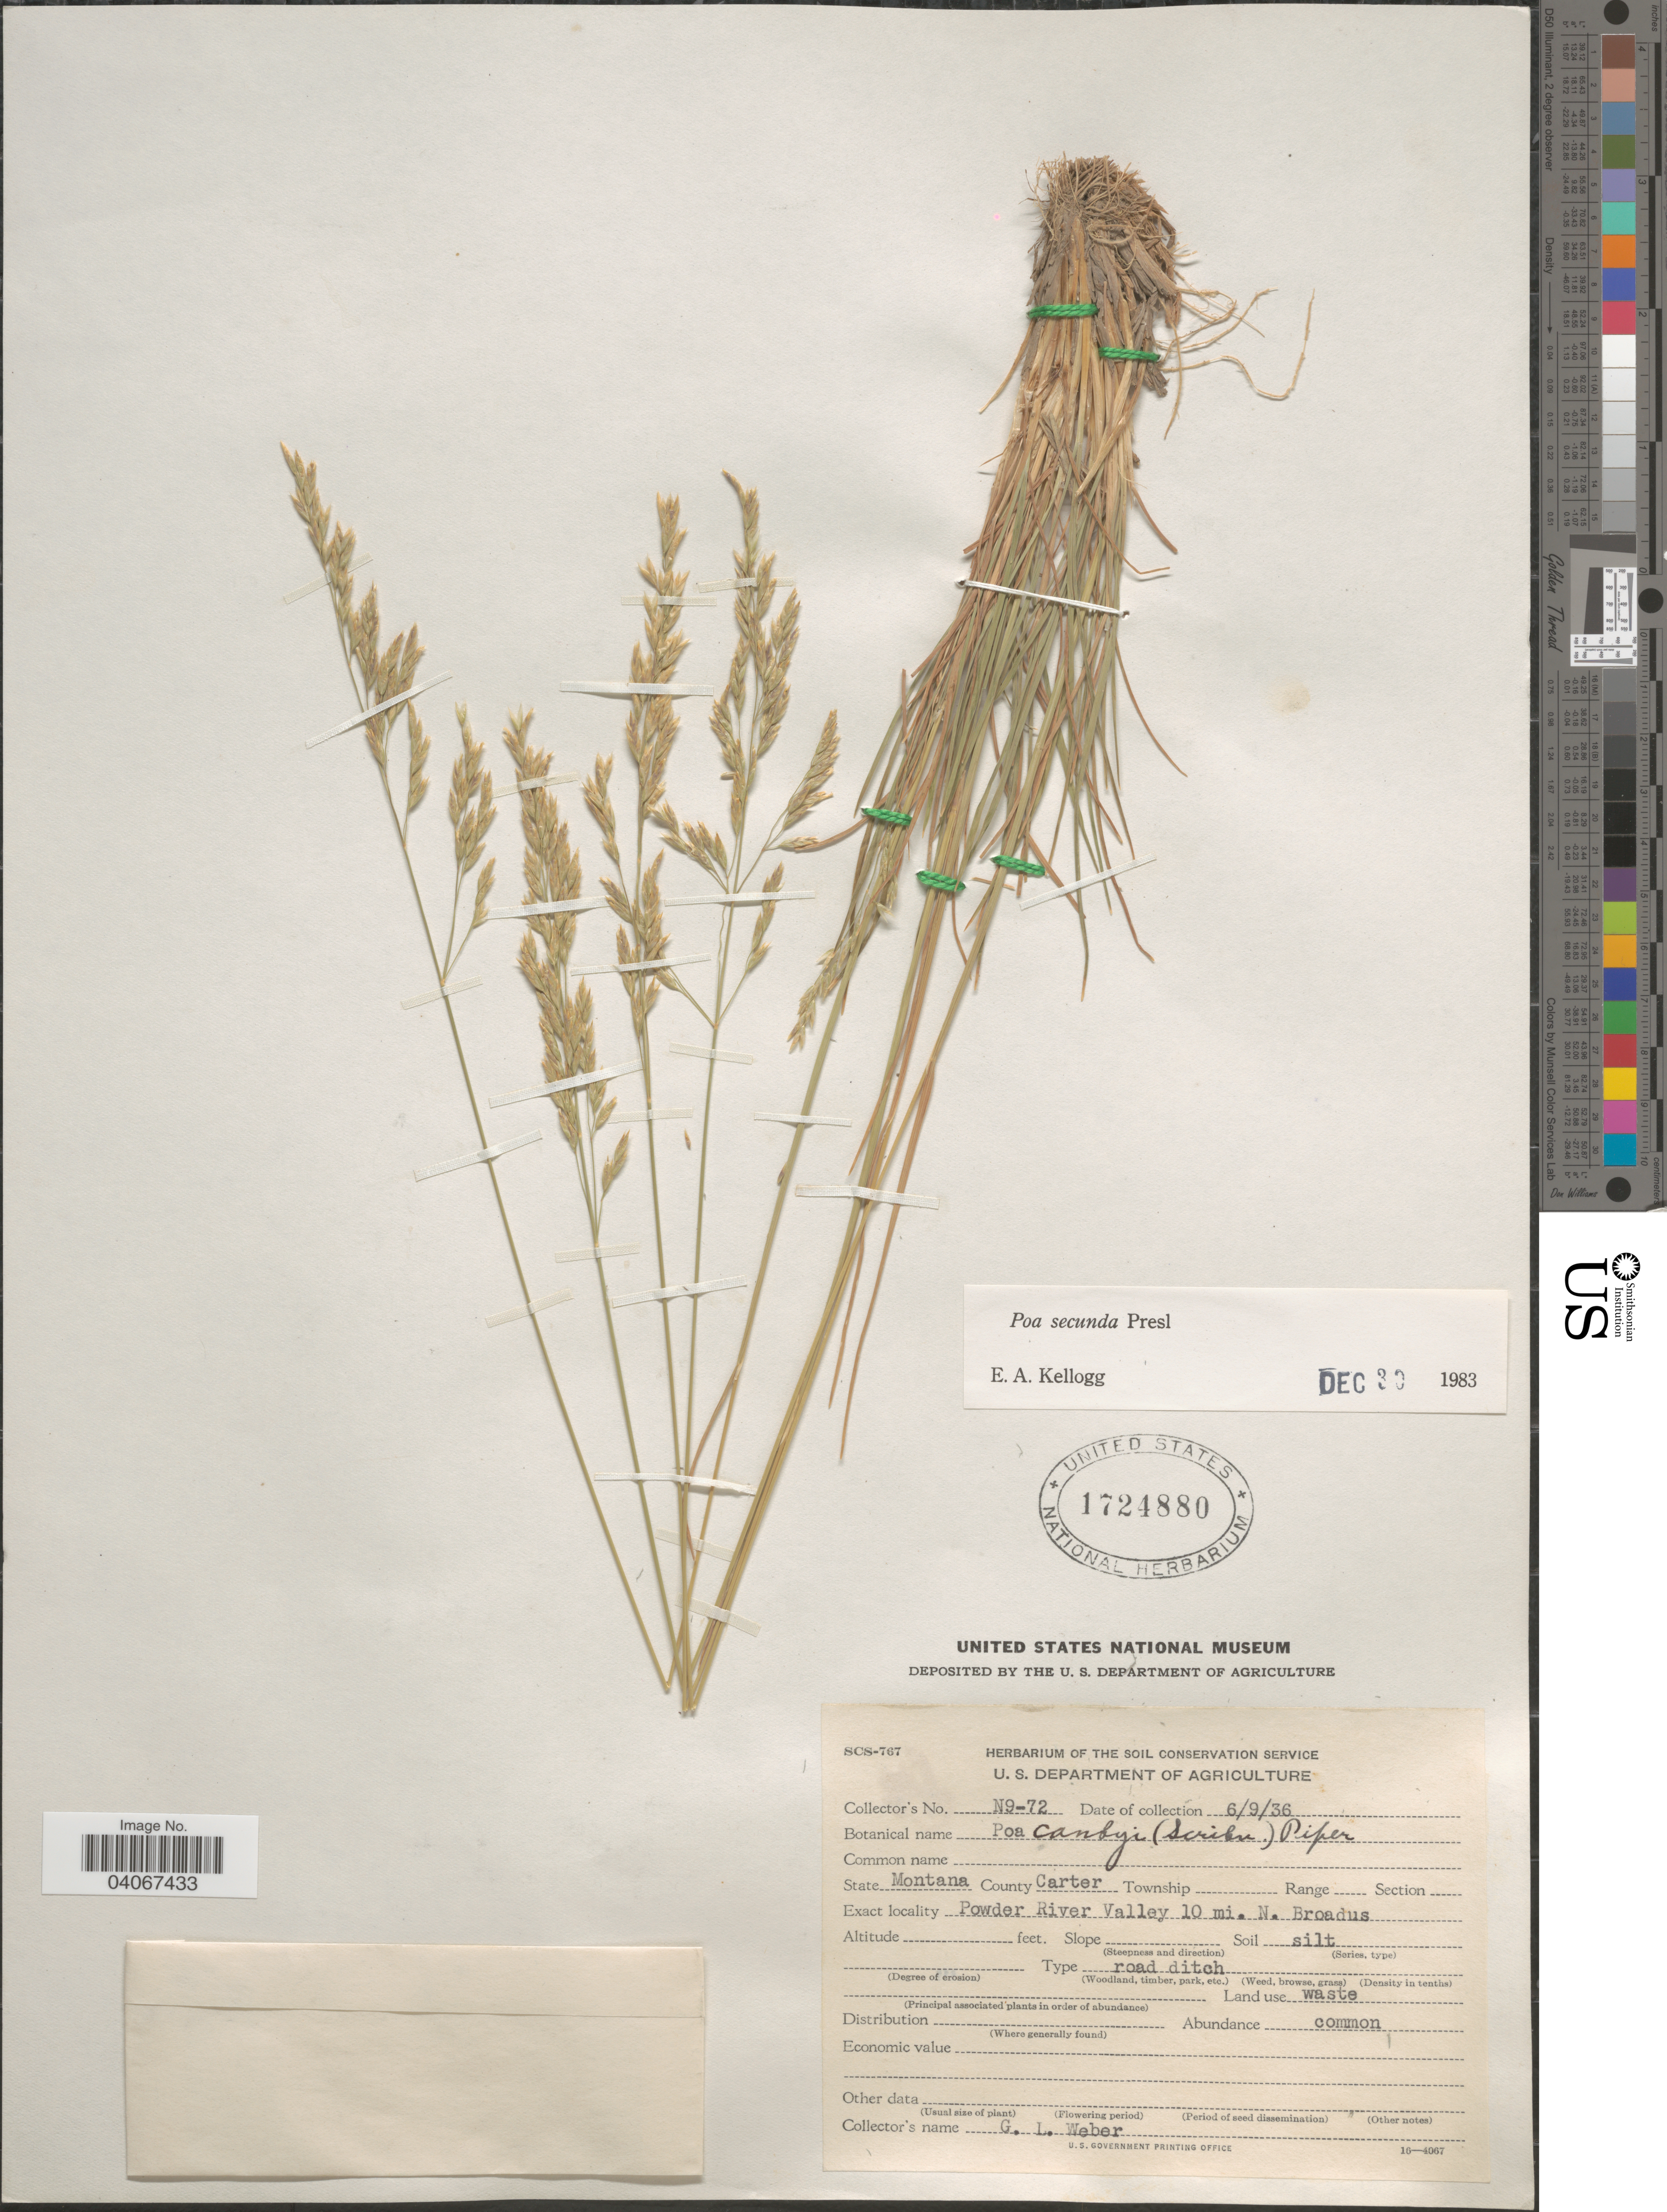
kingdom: Plantae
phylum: Tracheophyta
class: Liliopsida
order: Poales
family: Poaceae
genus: Poa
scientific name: Poa secunda subsp. secunda var. secunda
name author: J. Presl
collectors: G. Weber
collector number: N9-72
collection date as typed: Transcribed d/m/y: 9/6/36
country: United States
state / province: Montana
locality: County Carter. Powder River Valley 10 mi. N. Broadus.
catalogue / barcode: US 1724880